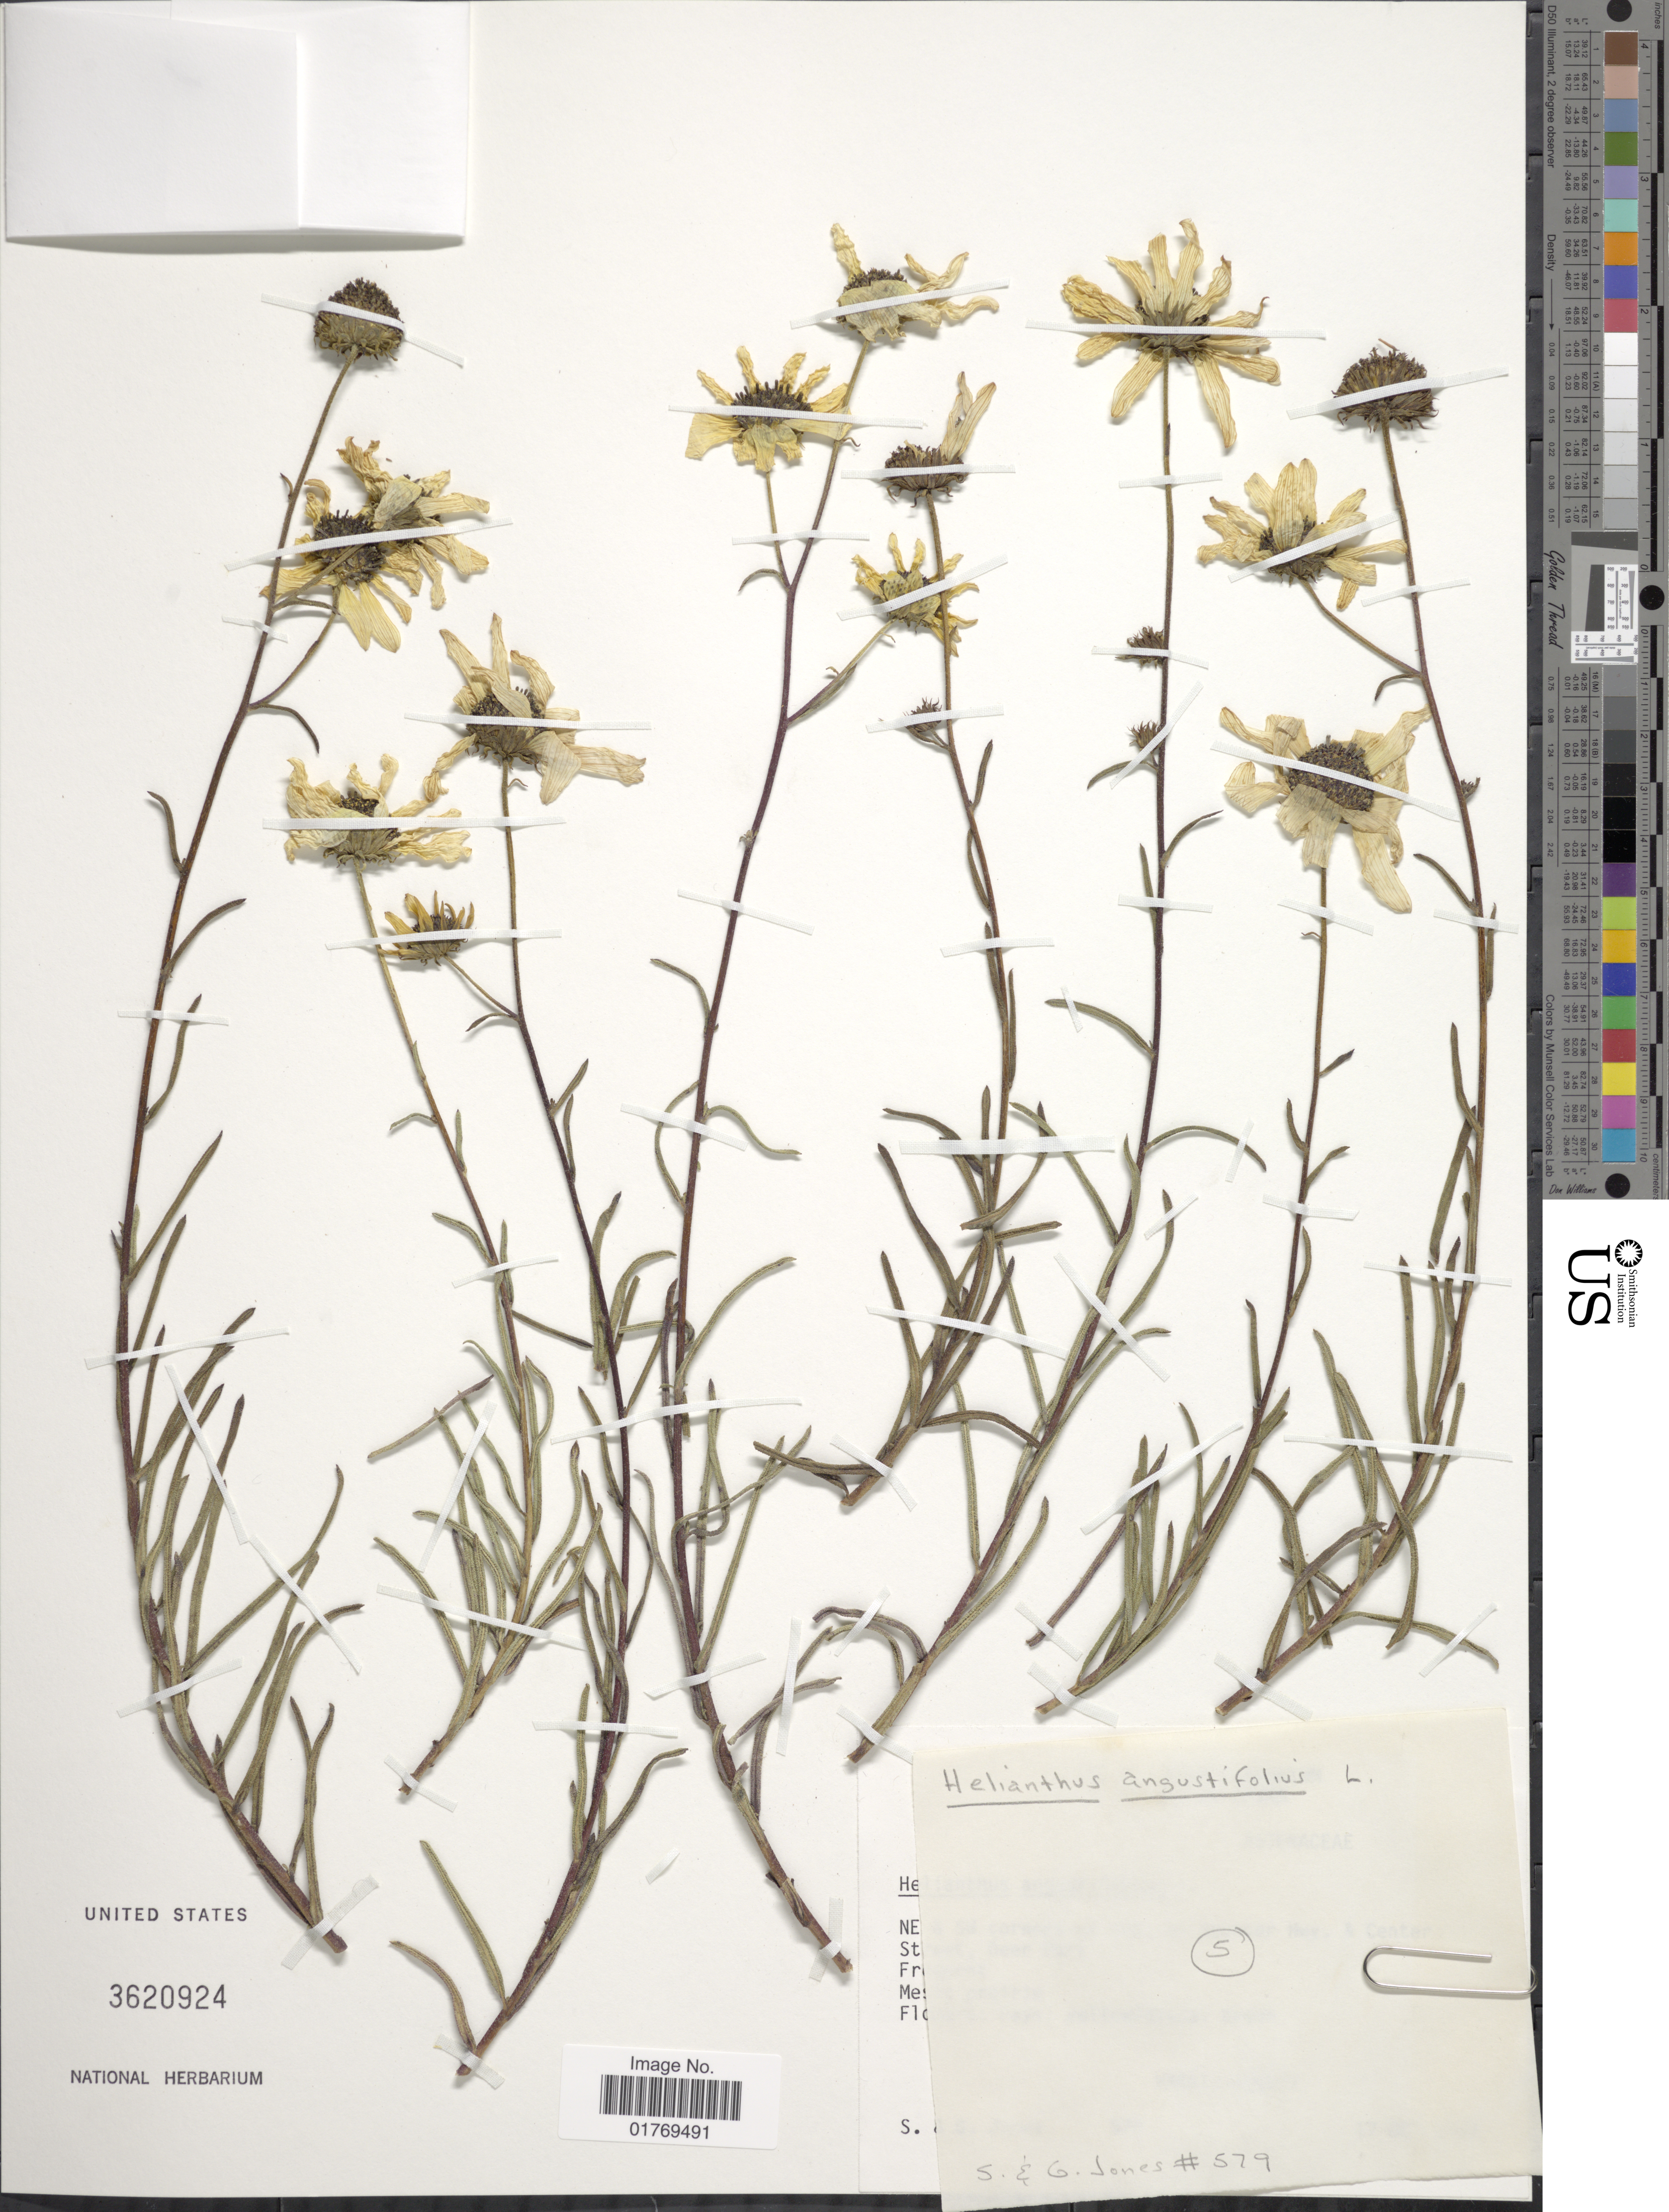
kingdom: Plantae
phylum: Tracheophyta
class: Magnoliopsida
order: Asterales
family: Asteraceae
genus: Helianthus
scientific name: Helianthus angustifolius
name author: L.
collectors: S. Jones & G. Jones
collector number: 579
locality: NE [illegible text]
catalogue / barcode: US 3620924